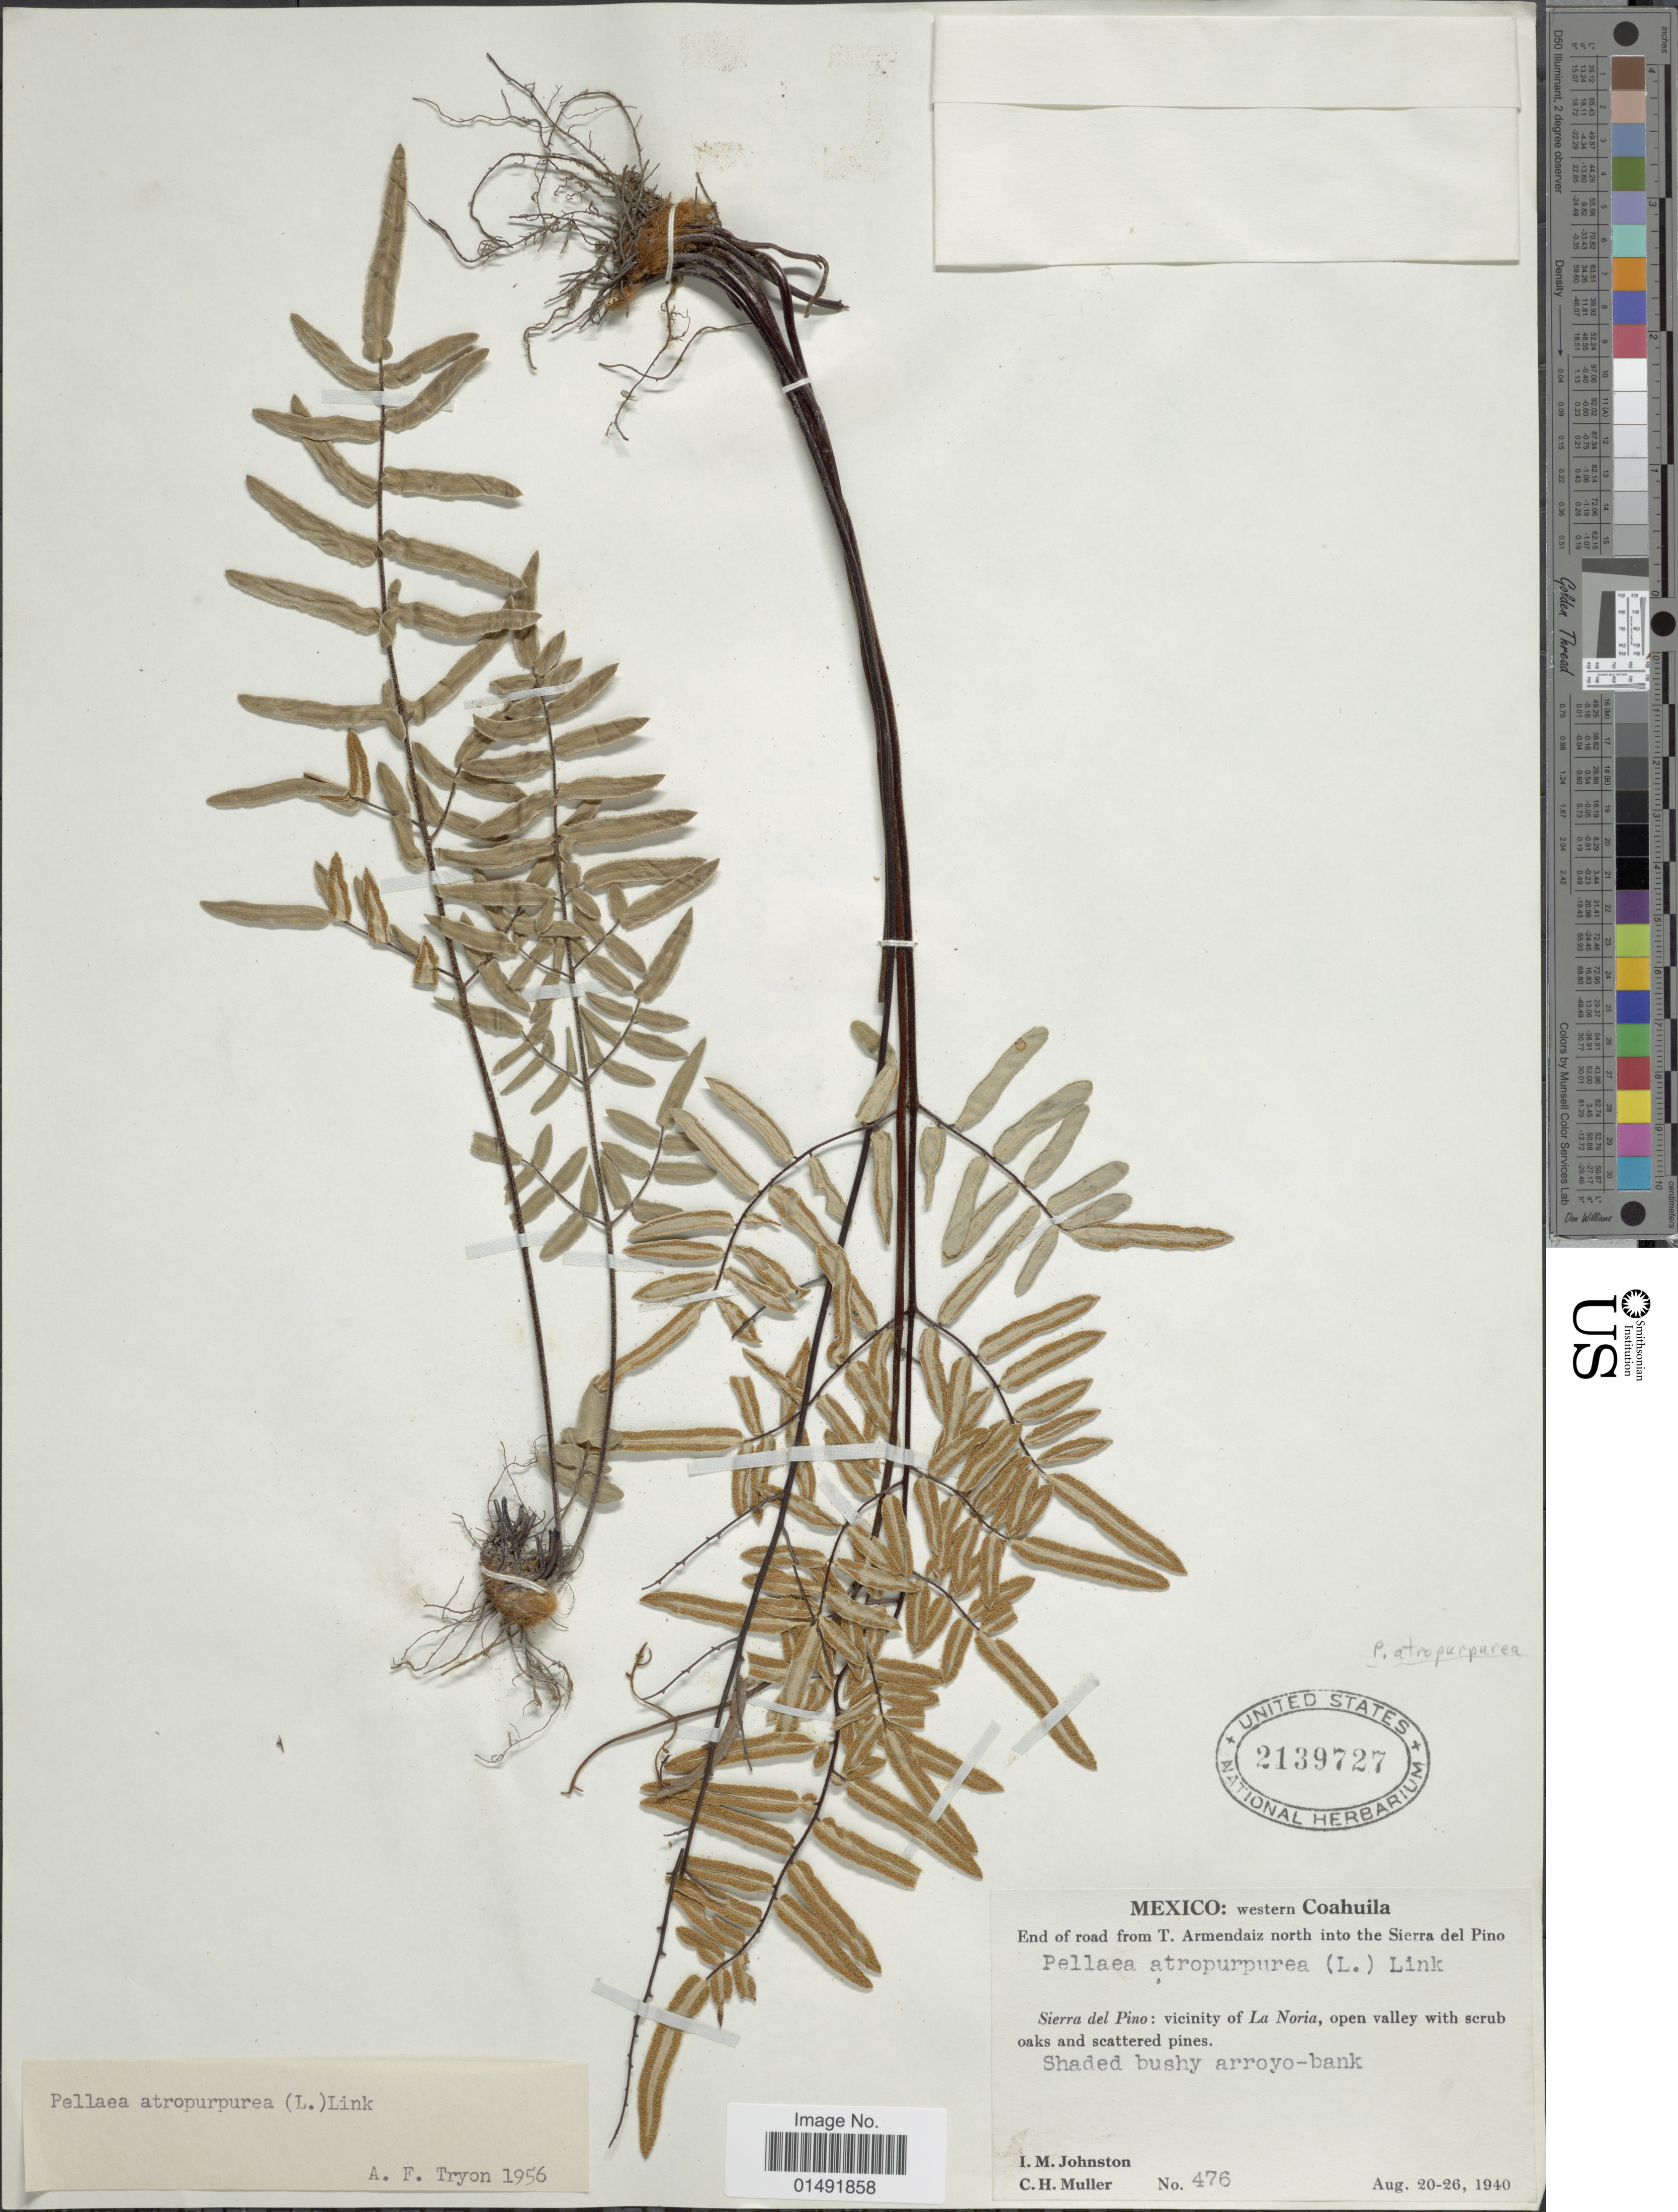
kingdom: Plantae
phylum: Tracheophyta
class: Polypodiopsida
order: Polypodiales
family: Pteridaceae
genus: Pellaea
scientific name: Pellaea atropurpurea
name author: (L.) Link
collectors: I.M. Johnston & C. H. Müller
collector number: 476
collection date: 1940-08-20/1940-08-26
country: Mexico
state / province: Coahuila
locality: Western Coahuila, End of road from T Armendaiz north into the Sierra del Pino, Sierra del Pino: vicinity La Noria, open valley with scrub oaks and scattered pines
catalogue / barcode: US 2139727